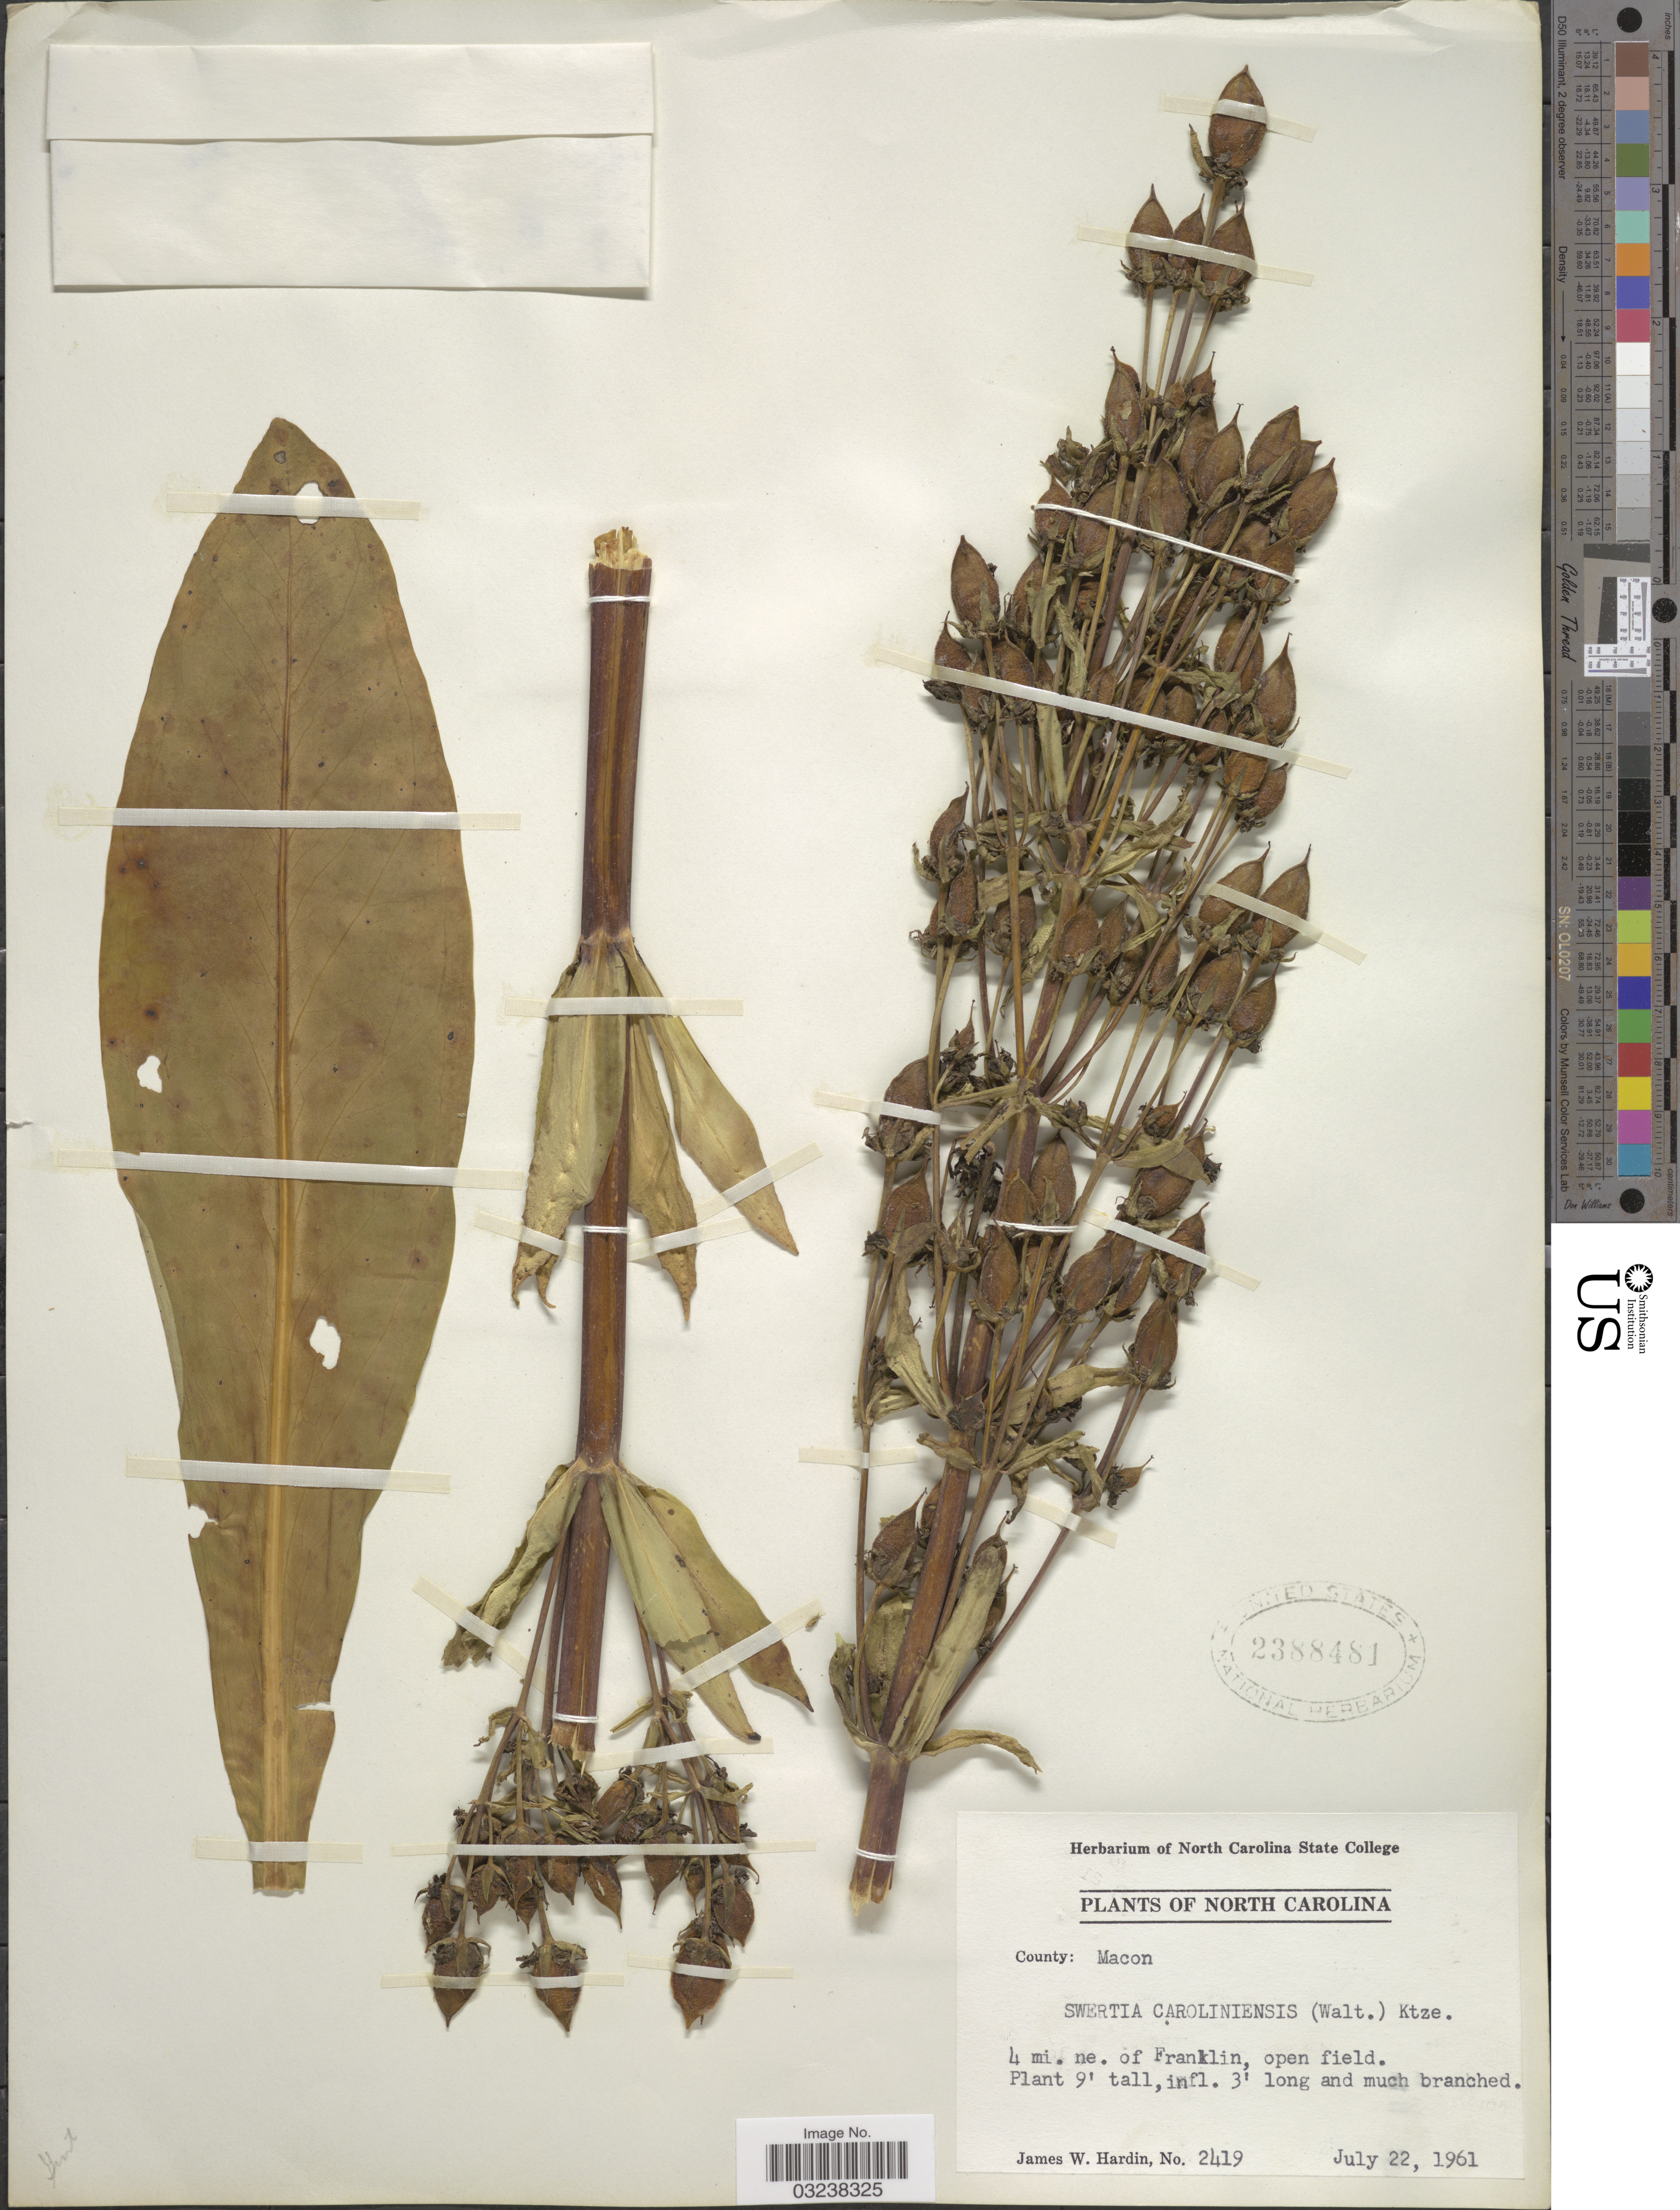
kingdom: Plantae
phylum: Tracheophyta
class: Magnoliopsida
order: Gentianales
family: Gentianaceae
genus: Swertia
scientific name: Swertia caroliniensis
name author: (Walter) Kuntze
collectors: J. Hardin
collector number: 2419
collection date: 1961-07-22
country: United States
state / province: North Carolina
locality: County: Macon. 4 mi. ne. of Franklin.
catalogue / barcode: US 2388481